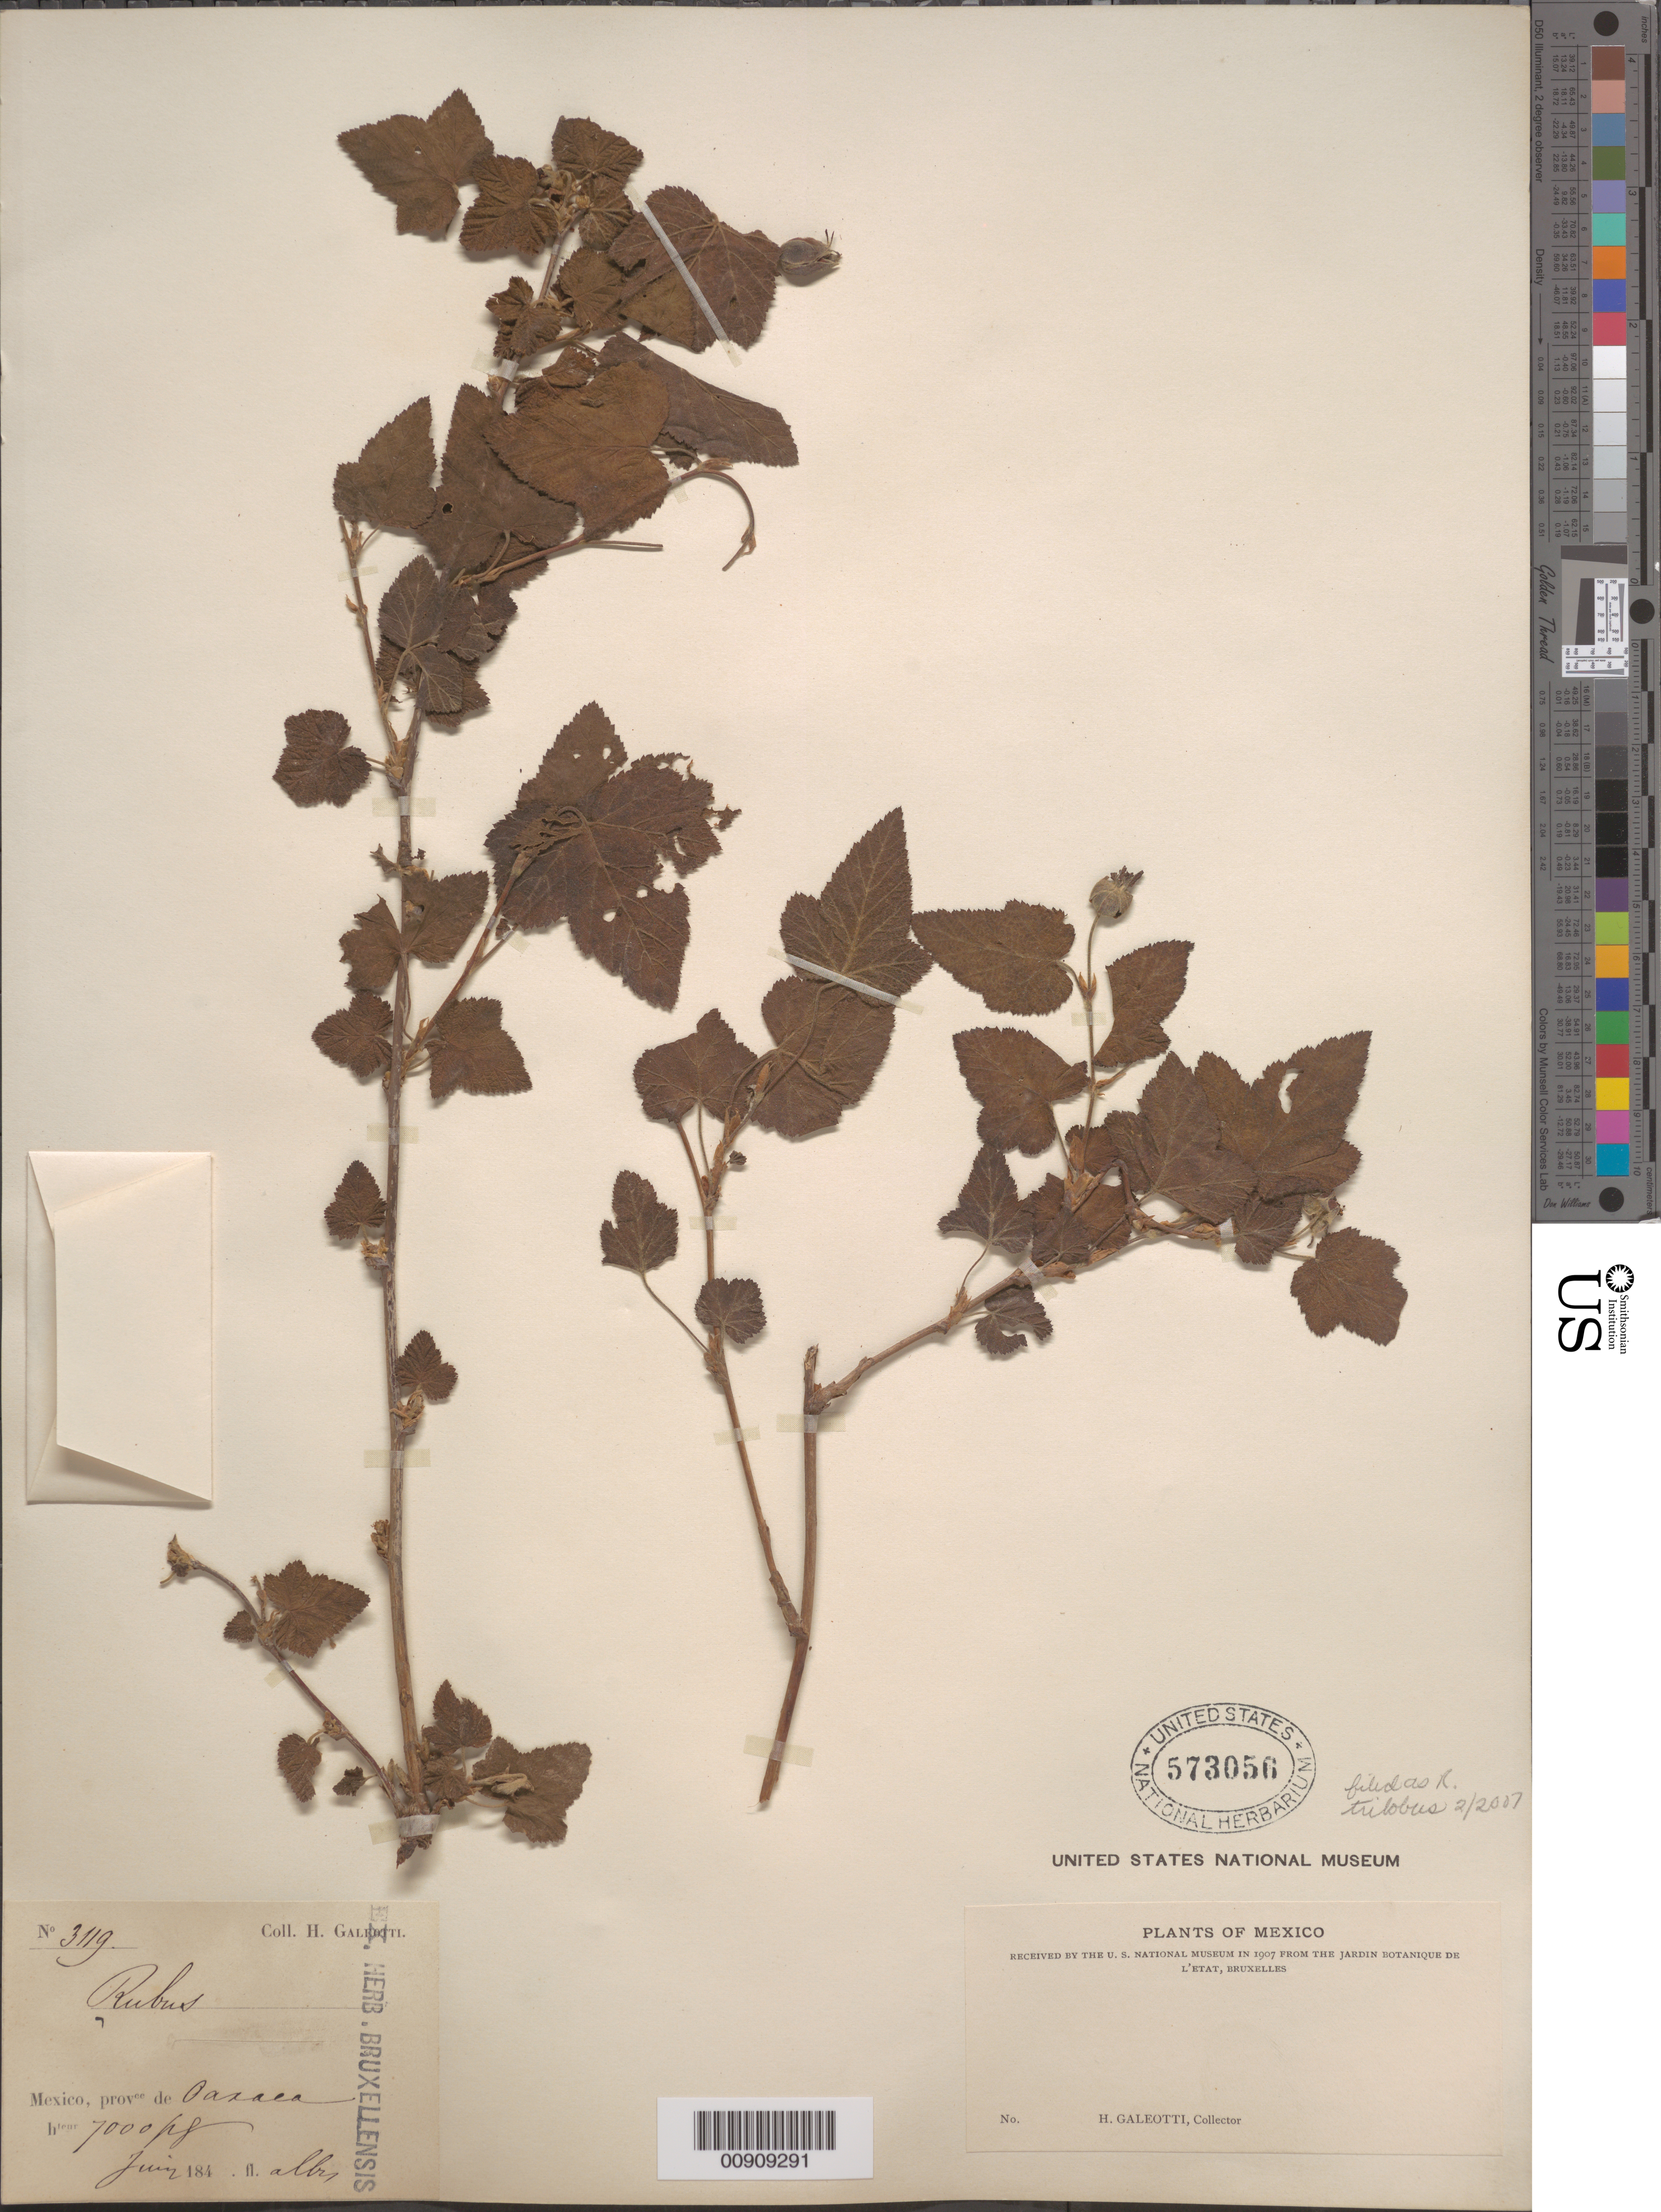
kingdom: Plantae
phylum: Tracheophyta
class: Magnoliopsida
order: Rosales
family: Rosaceae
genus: Rubus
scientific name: Rubus trilobus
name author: Moc. & Sessé ex Ser.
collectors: H. G. Galeotti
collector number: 3119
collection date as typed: Jun 184-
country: Mexico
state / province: Oaxaca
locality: Prov. de Oaxaca.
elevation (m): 2134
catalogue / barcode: US 573056